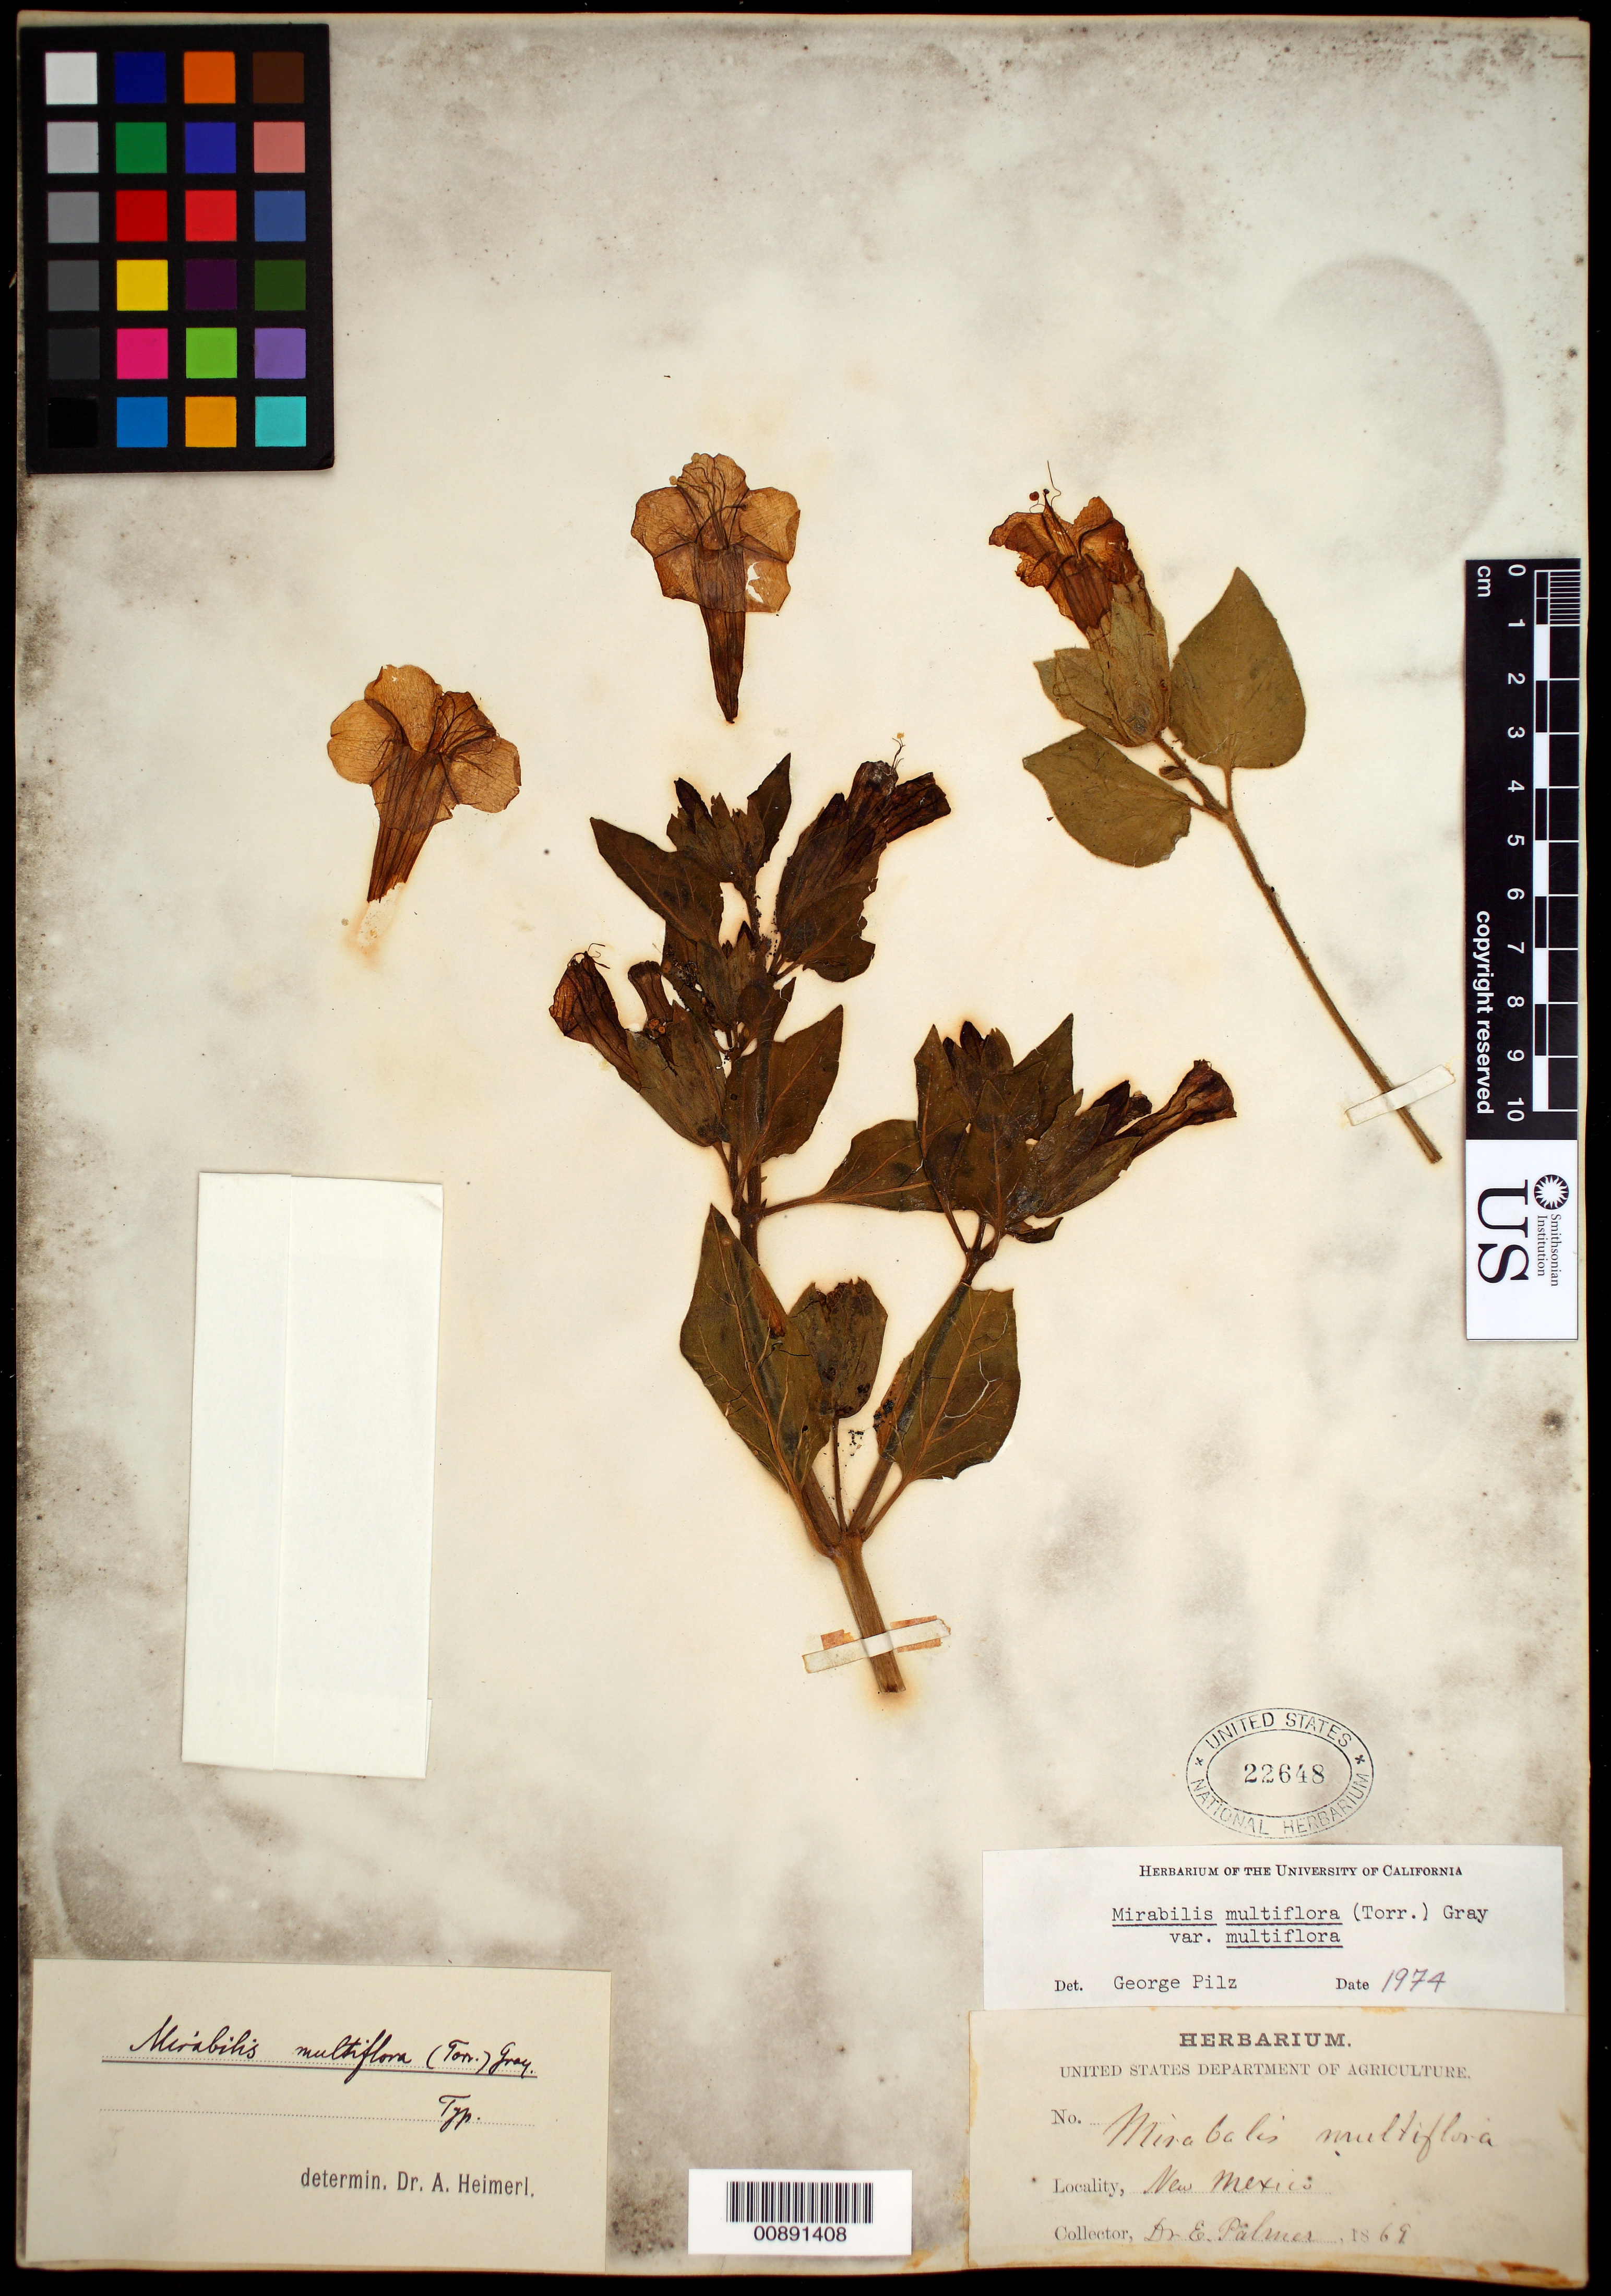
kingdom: Plantae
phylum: Tracheophyta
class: Magnoliopsida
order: Caryophyllales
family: Nyctaginaceae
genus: Mirabilis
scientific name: Mirabilis multiflora var. multiflora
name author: (Torr.) A. Gray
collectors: E. Palmer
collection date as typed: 1869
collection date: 1869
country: United States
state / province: New Mexico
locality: New Mexico.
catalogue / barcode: US 22648